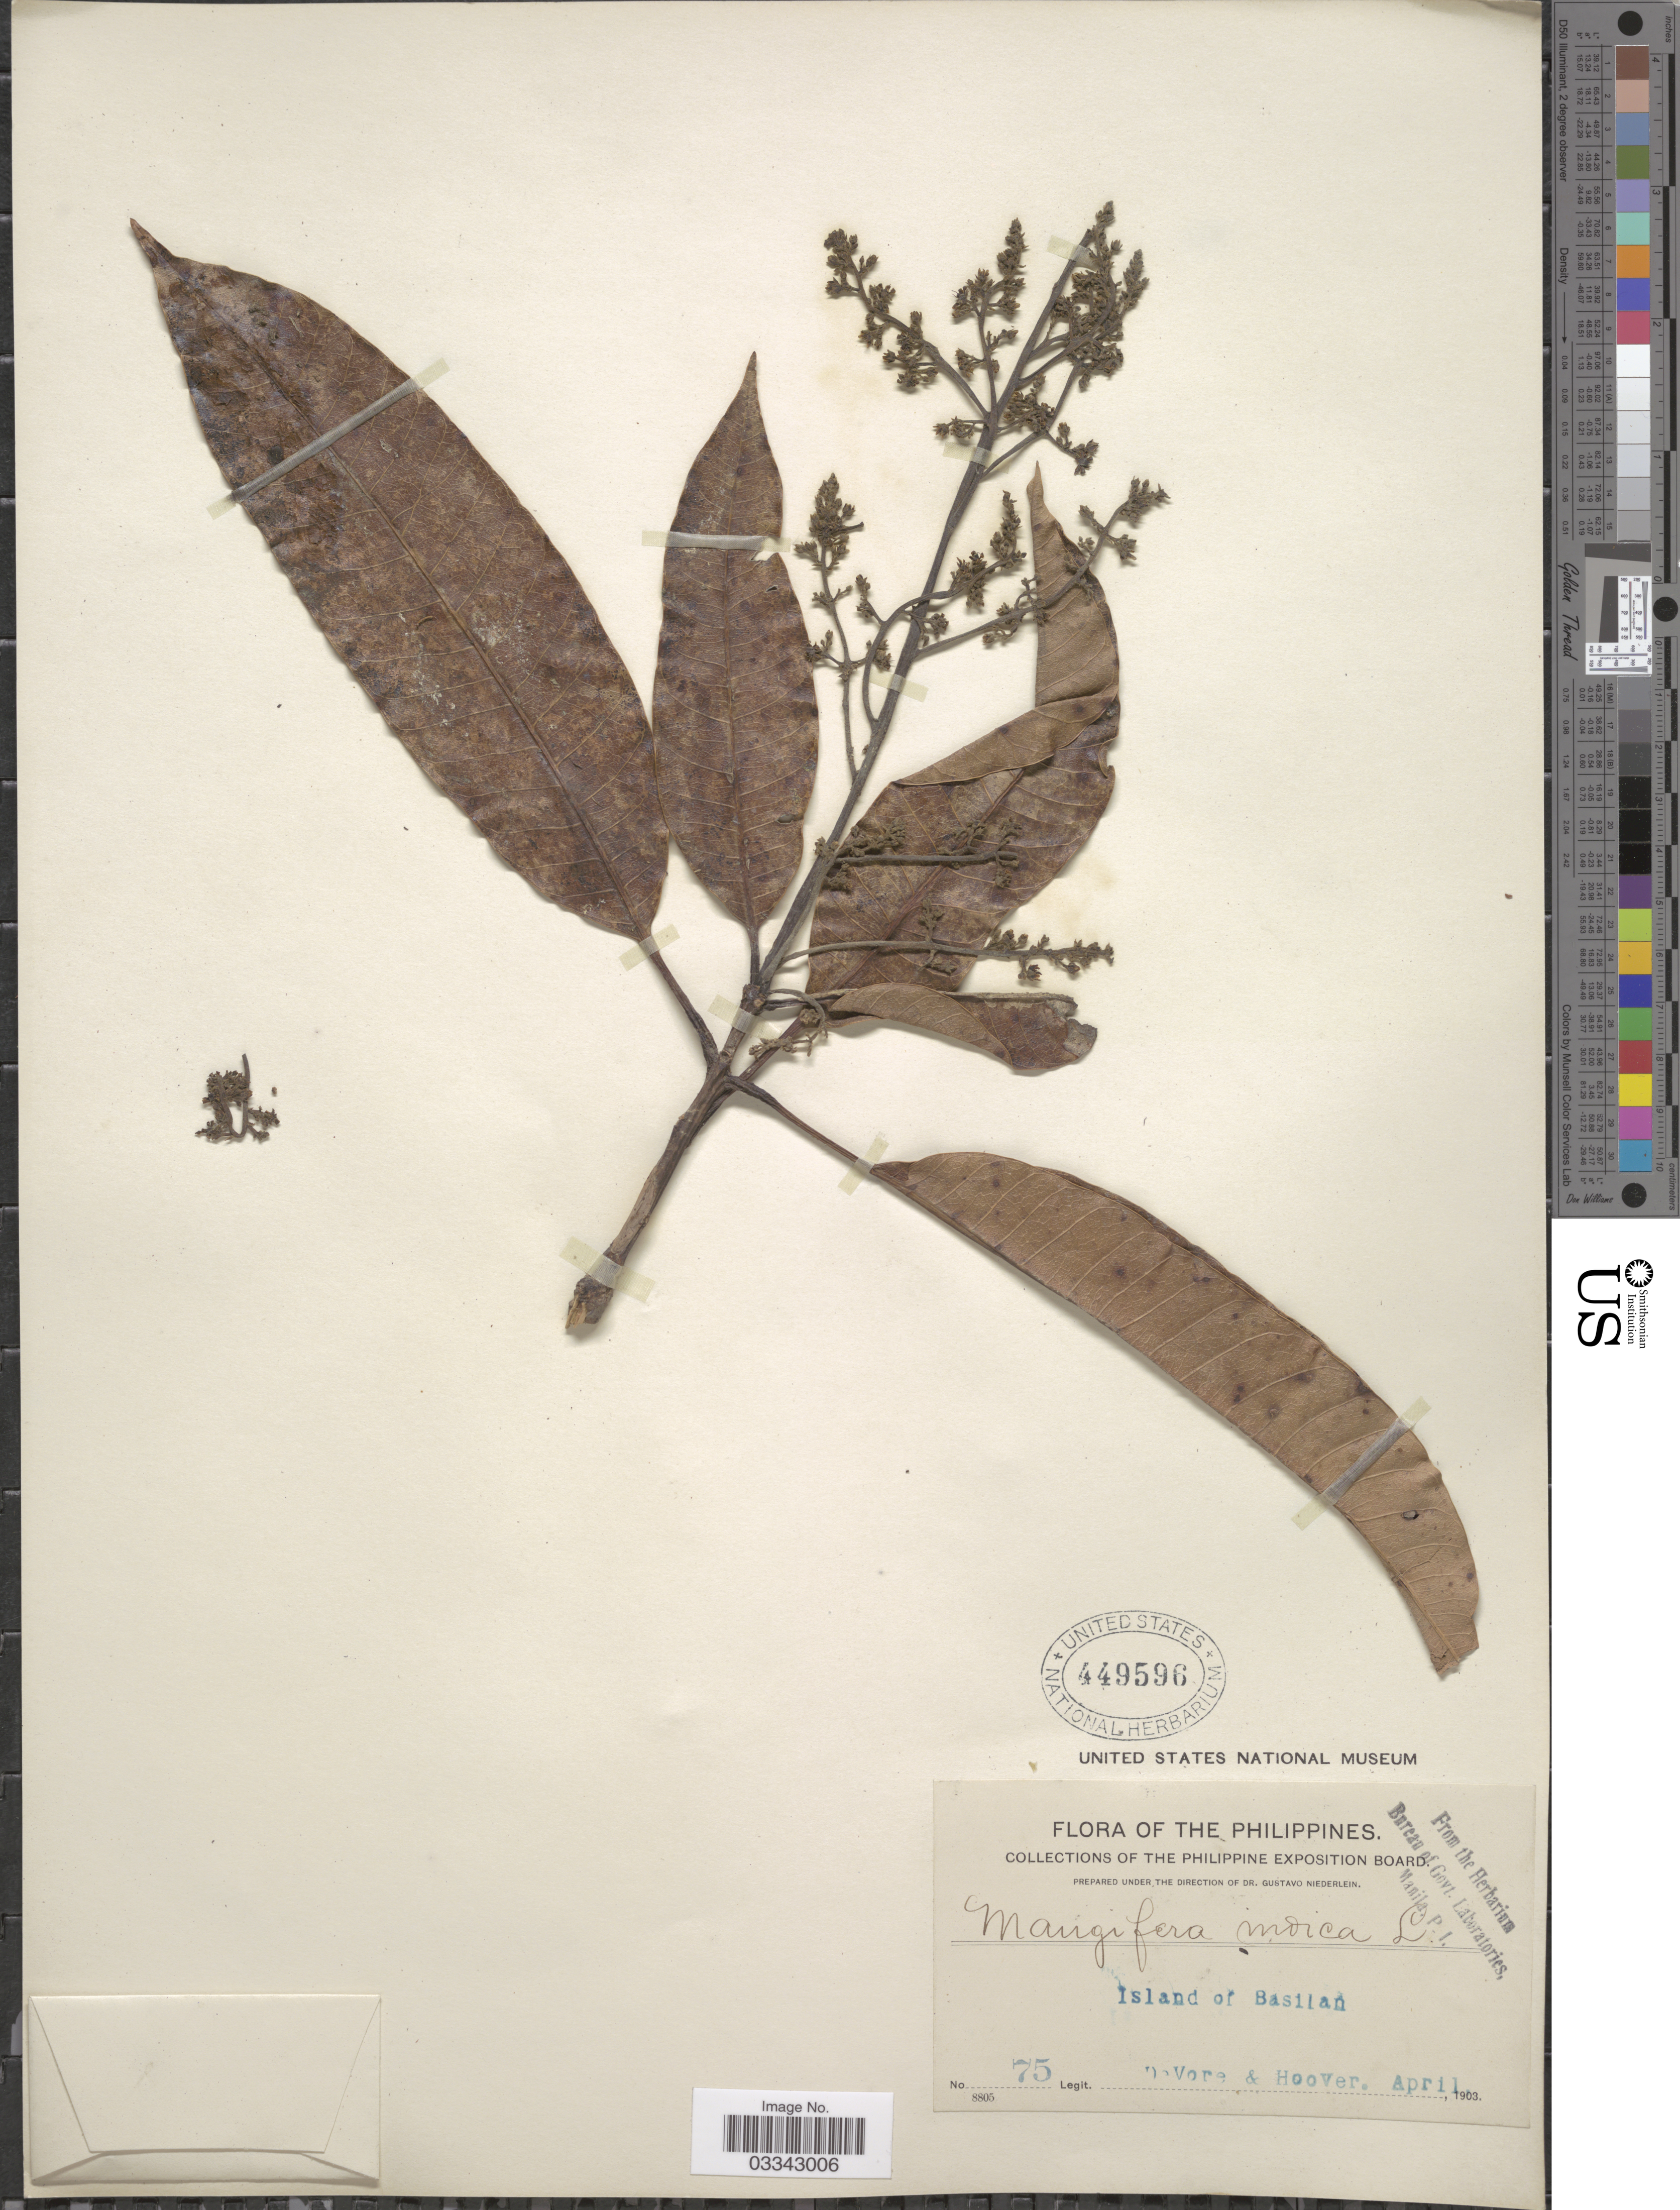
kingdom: Plantae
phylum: Tracheophyta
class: Magnoliopsida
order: Sapindales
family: Anacardiaceae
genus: Mangifera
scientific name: Mangifera indica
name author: L.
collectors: B. F. DeVore & -- Hoover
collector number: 75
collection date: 1903-04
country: Philippines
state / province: Muslim Mindanao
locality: Island of Basilan.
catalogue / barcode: US 449596